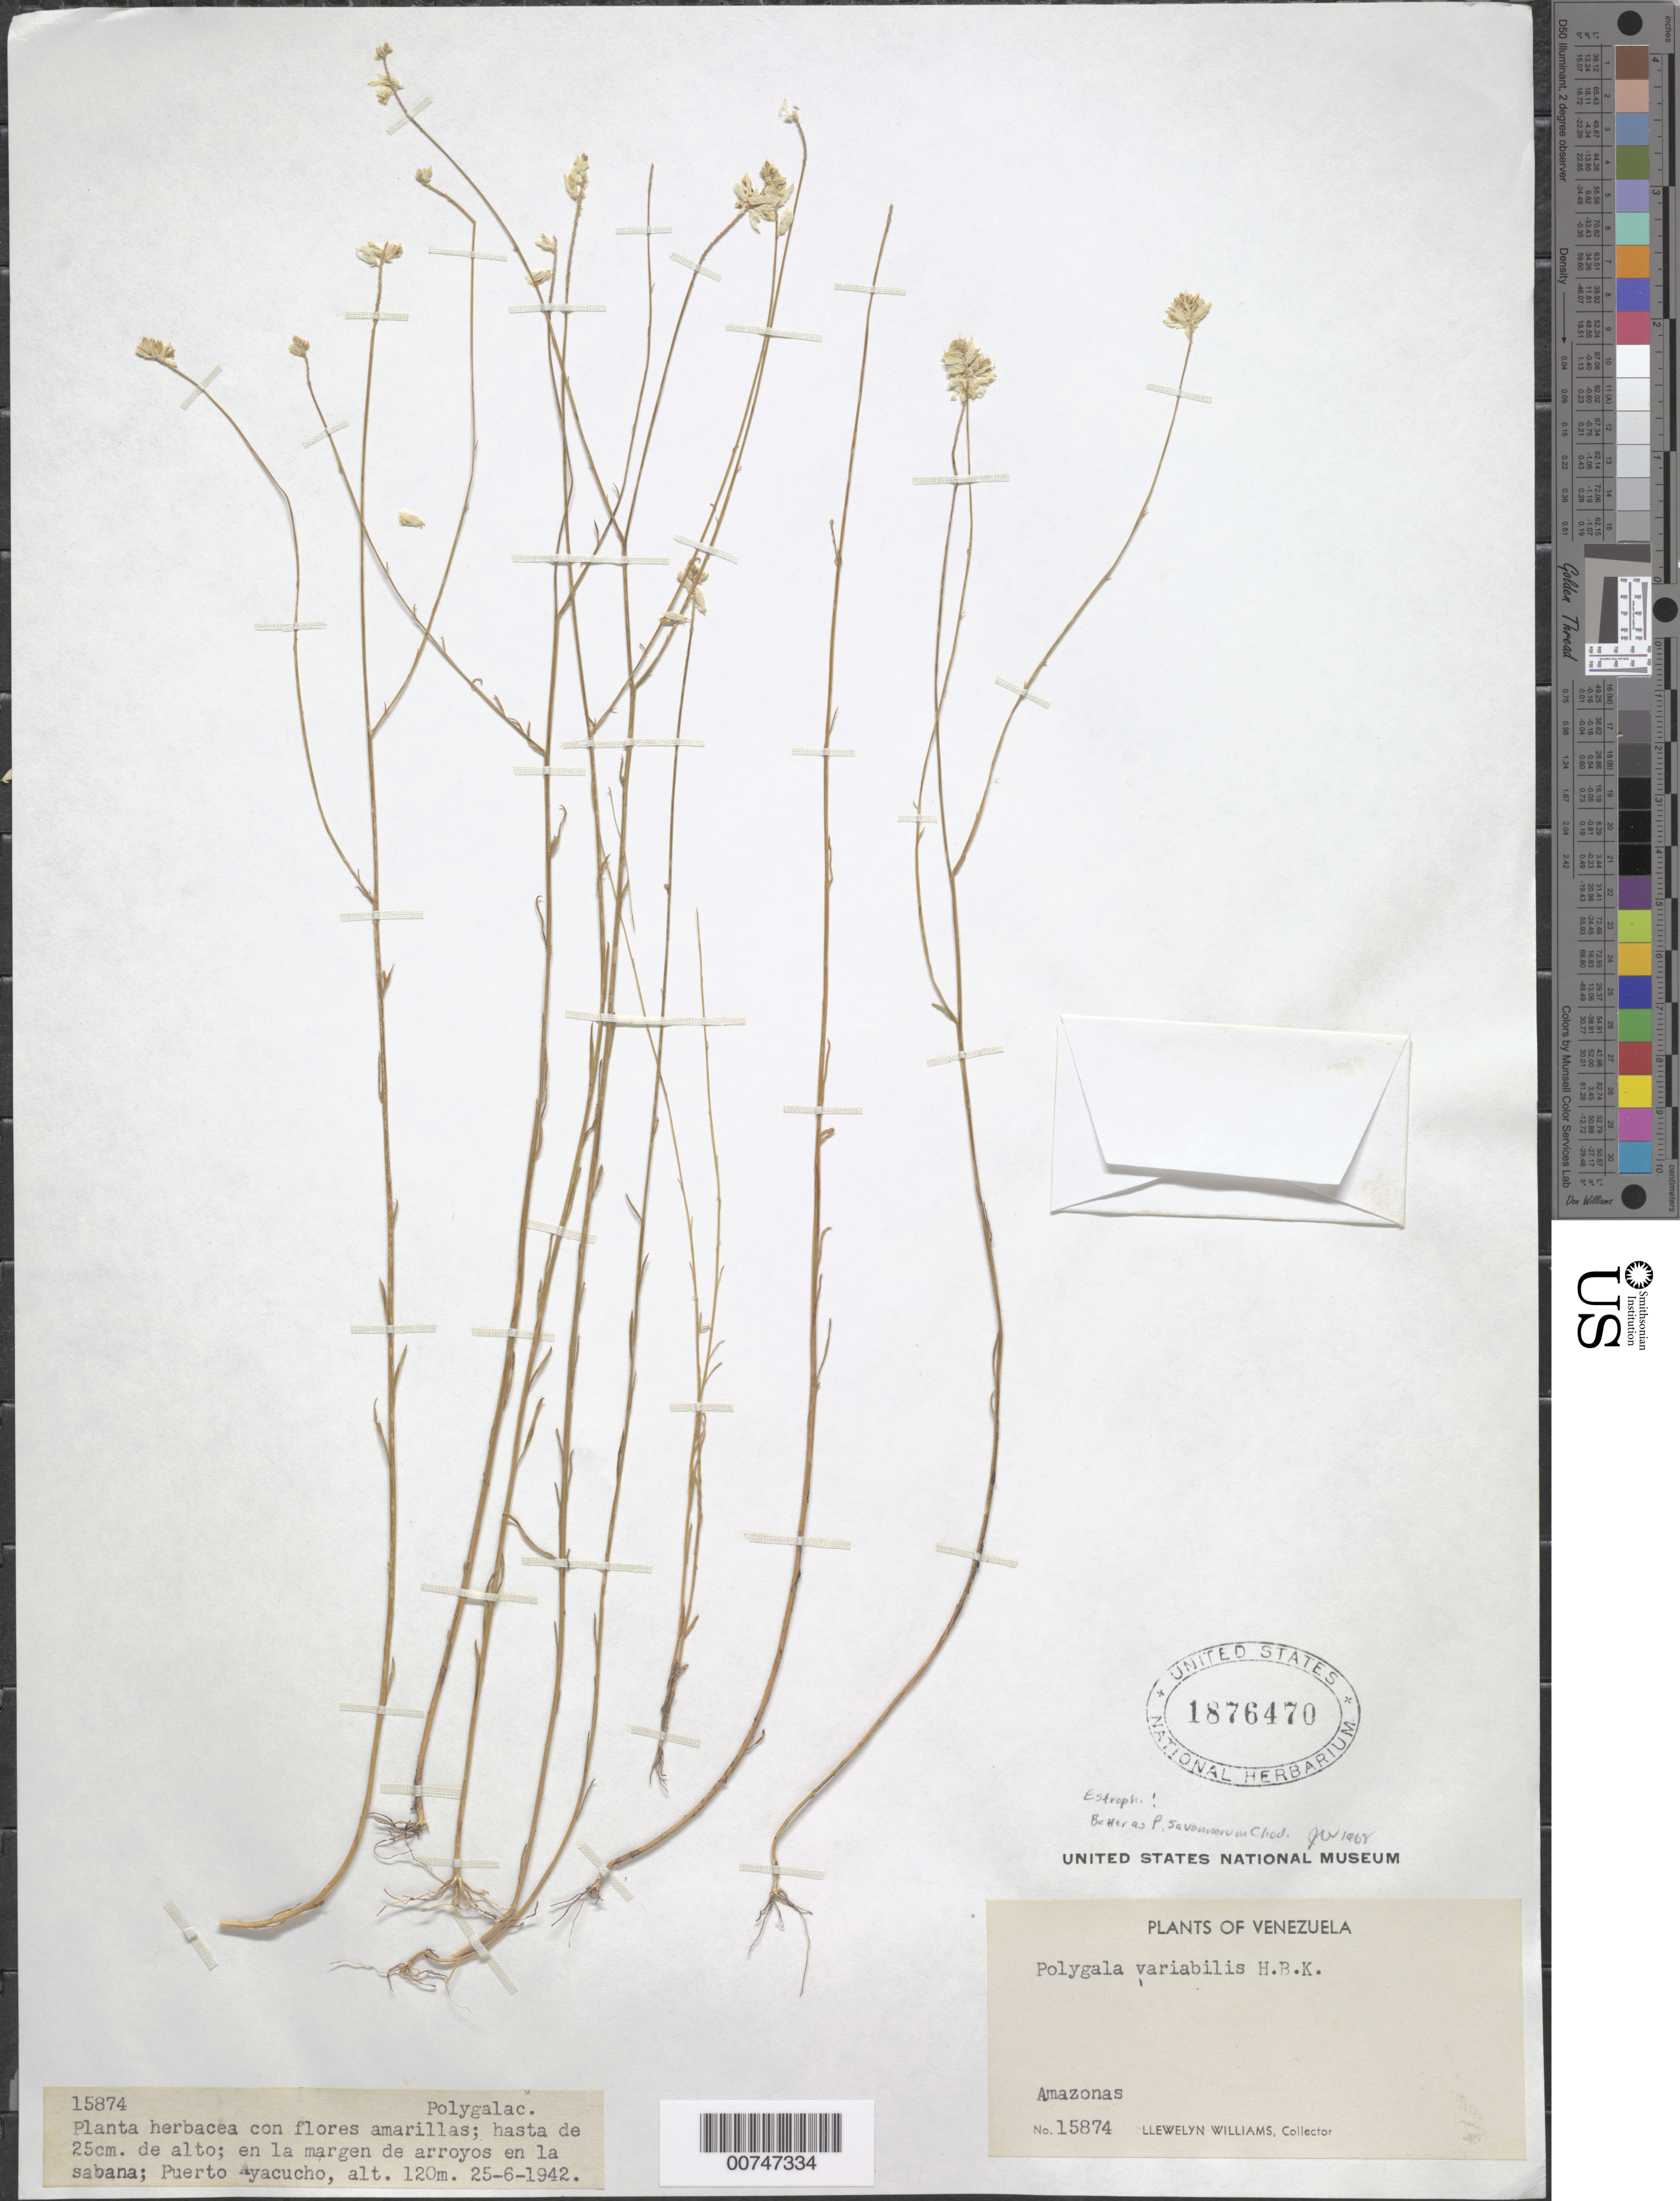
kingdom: Plantae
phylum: Tracheophyta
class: Magnoliopsida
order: Fabales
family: Polygalaceae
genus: Polygala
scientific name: Polygala savannarum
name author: Chodat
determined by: Wurdack, John J., (US), US (UNITED STATES)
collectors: Ll. Williams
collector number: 15874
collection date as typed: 25-Jun-42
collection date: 1942-06-25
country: Venezuela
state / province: Amazonas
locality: Puerto Ayacucho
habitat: Margen de arroyos en la sabana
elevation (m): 120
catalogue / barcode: US 1876470